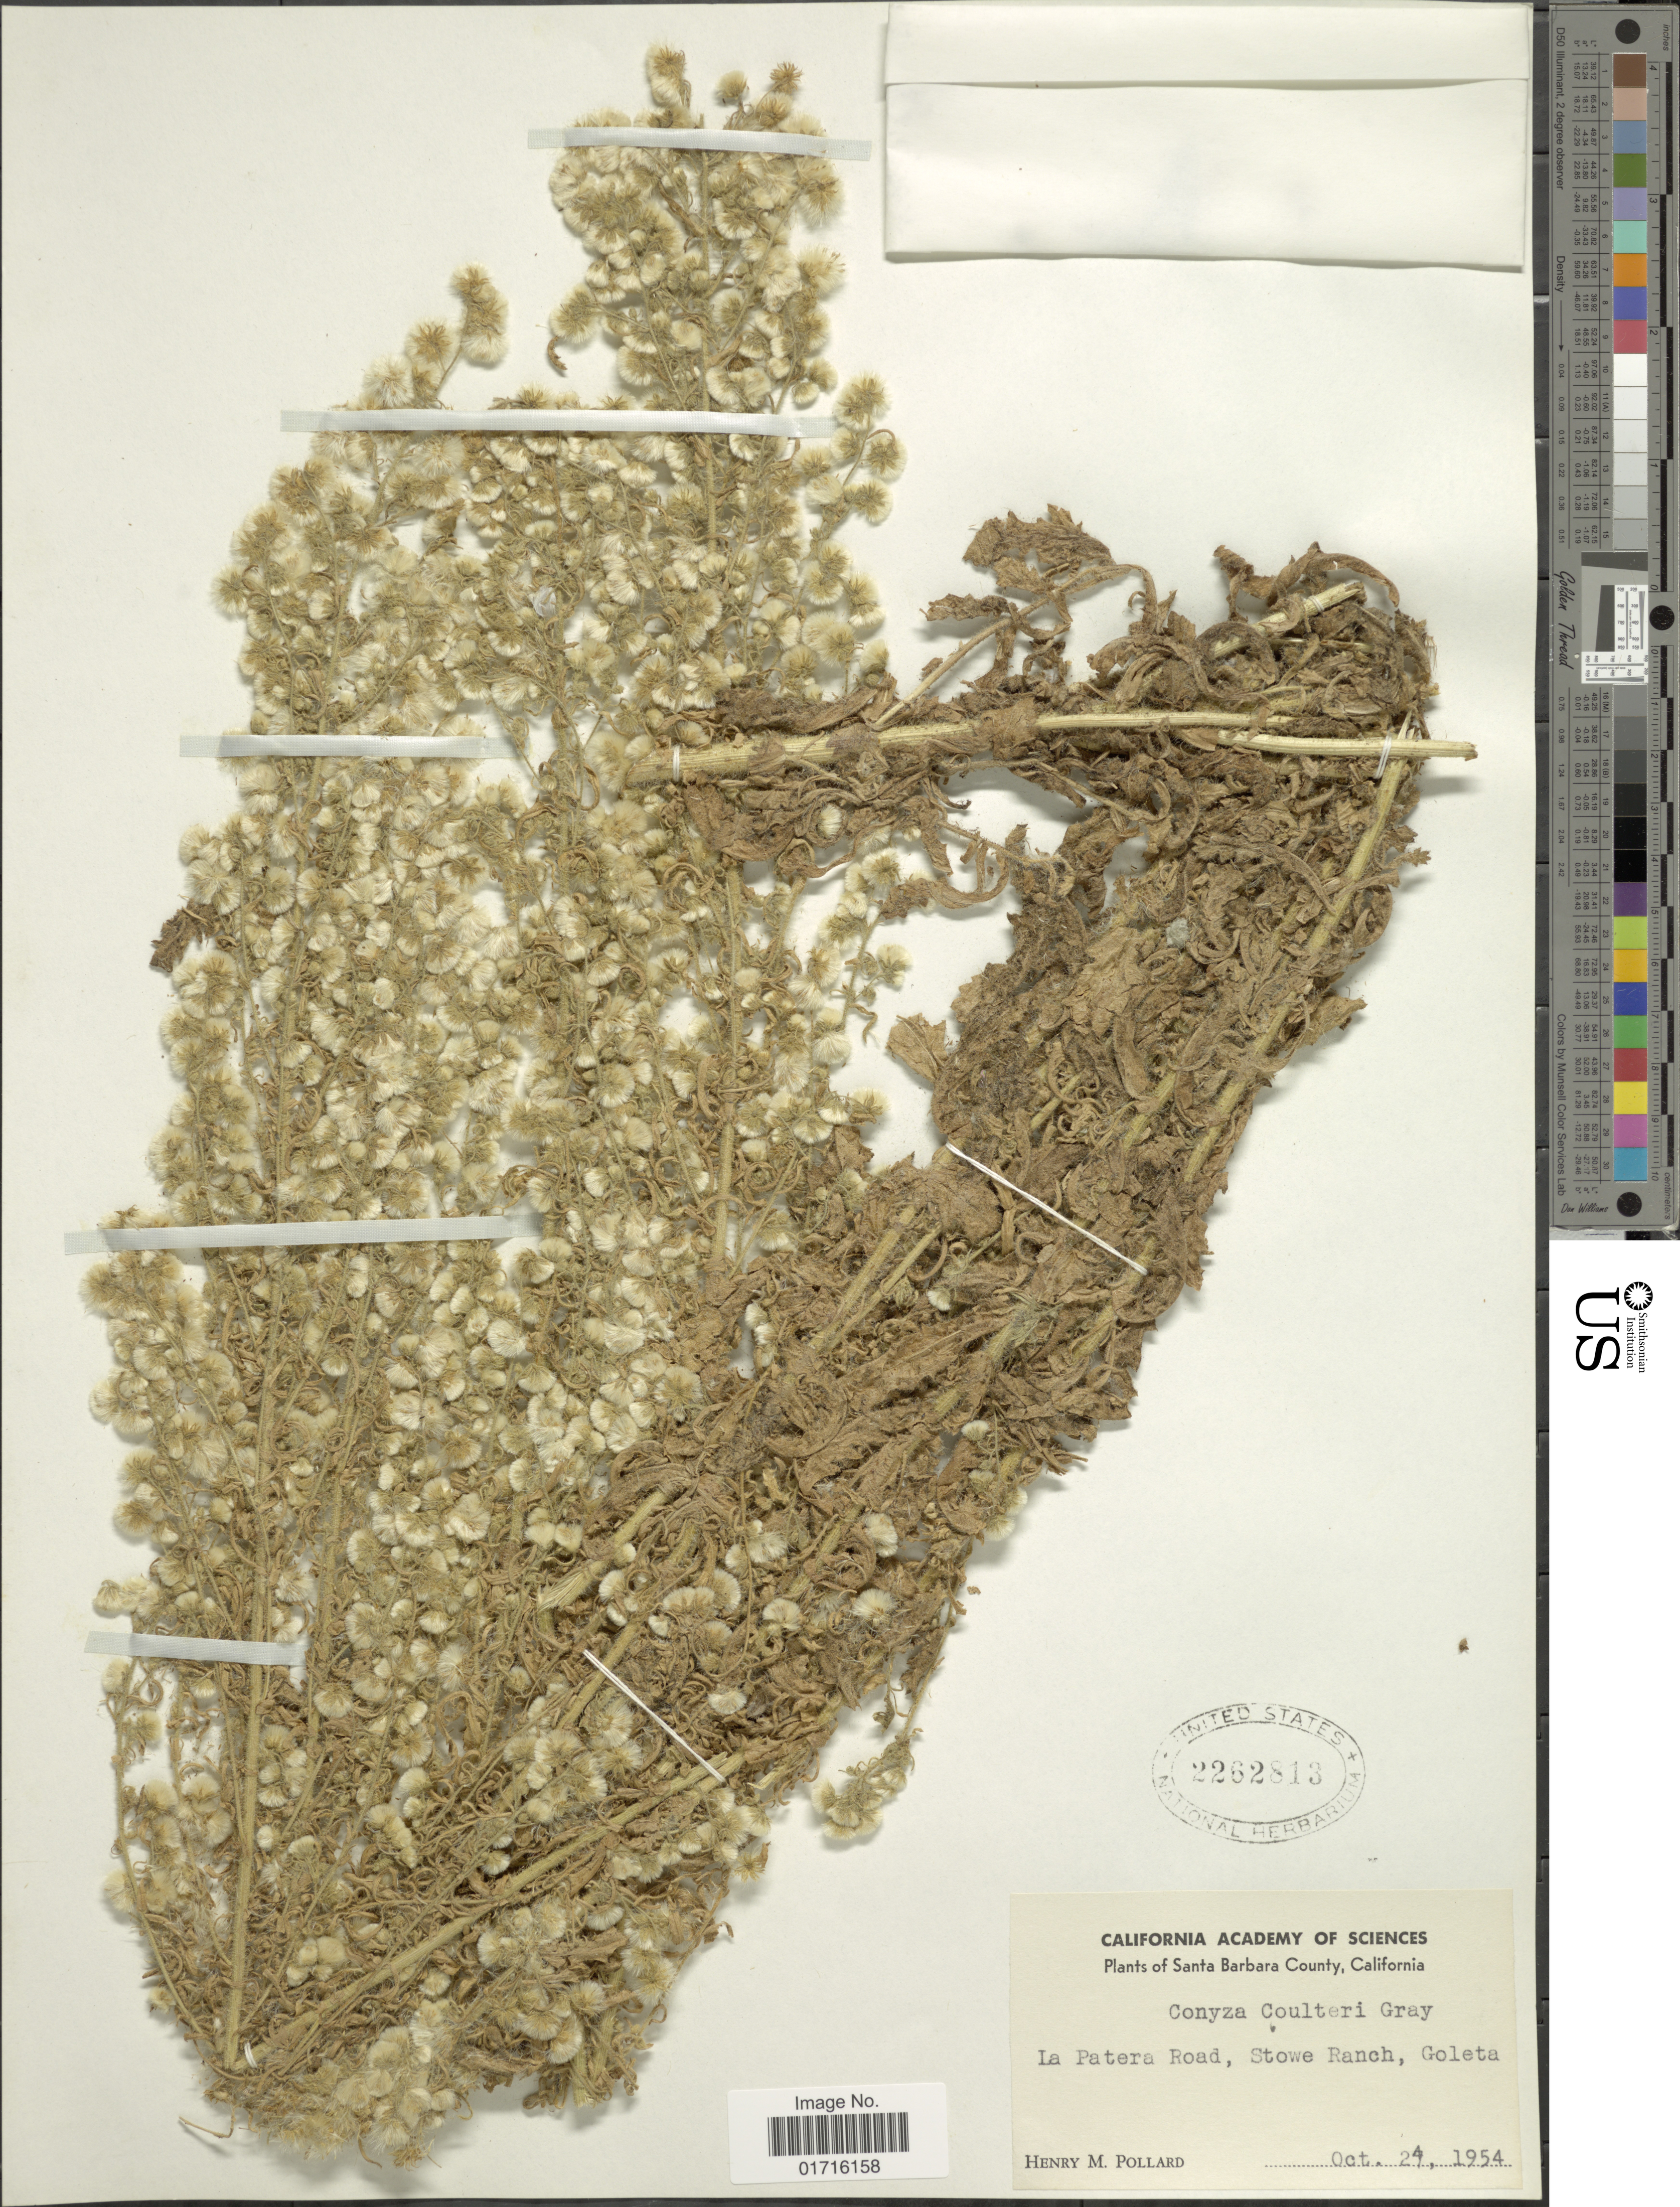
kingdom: Plantae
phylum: Tracheophyta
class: Magnoliopsida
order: Asterales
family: Asteraceae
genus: Conyza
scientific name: Conyza coulteri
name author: A. Gray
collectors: H. M. Pollard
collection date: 1954-10-24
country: United States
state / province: California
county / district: Santa Barbara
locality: Santa Barbara County, La Patera Road, Stowe Ranch, Goleta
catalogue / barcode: US 2262813